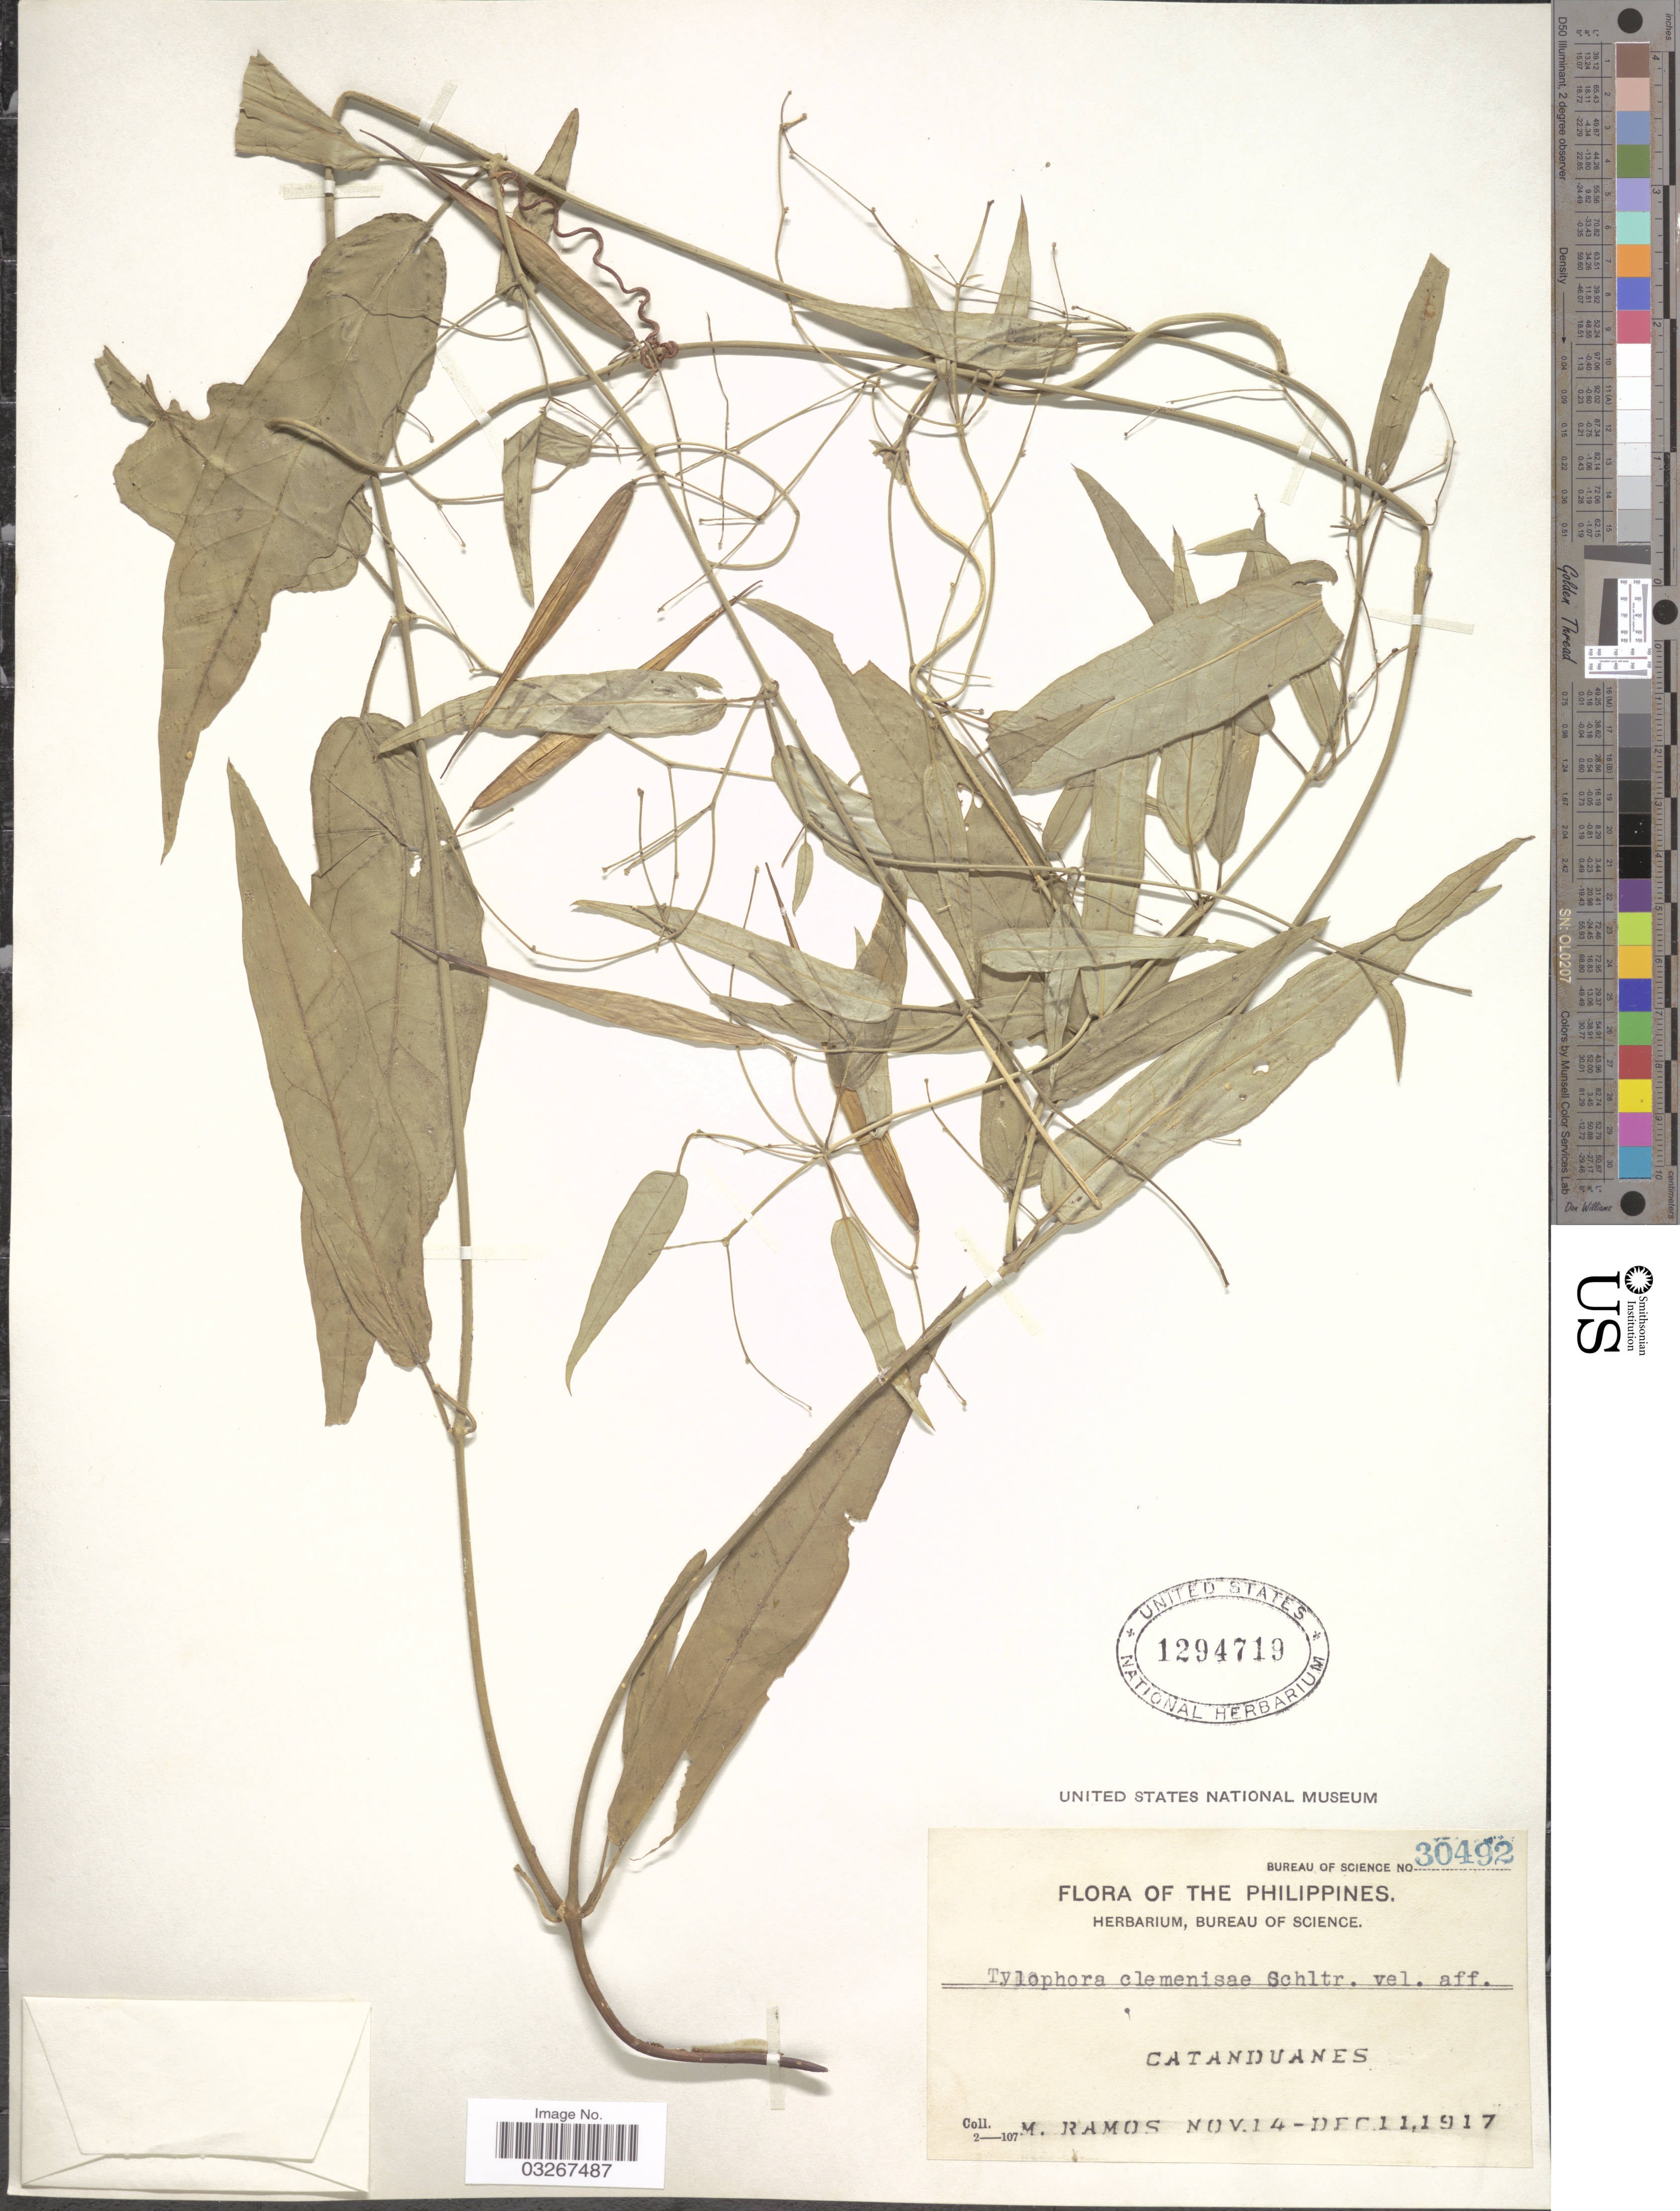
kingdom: Plantae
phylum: Tracheophyta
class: Magnoliopsida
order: Gentianales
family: Apocynaceae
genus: Tylophora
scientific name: Tylophora clemensiae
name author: Schltr.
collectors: M. Ramos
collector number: Bureau of Science 30492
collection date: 1917-11-14/1917-12-11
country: Philippines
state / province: Bicol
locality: Catanduanes.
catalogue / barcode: US 1294719